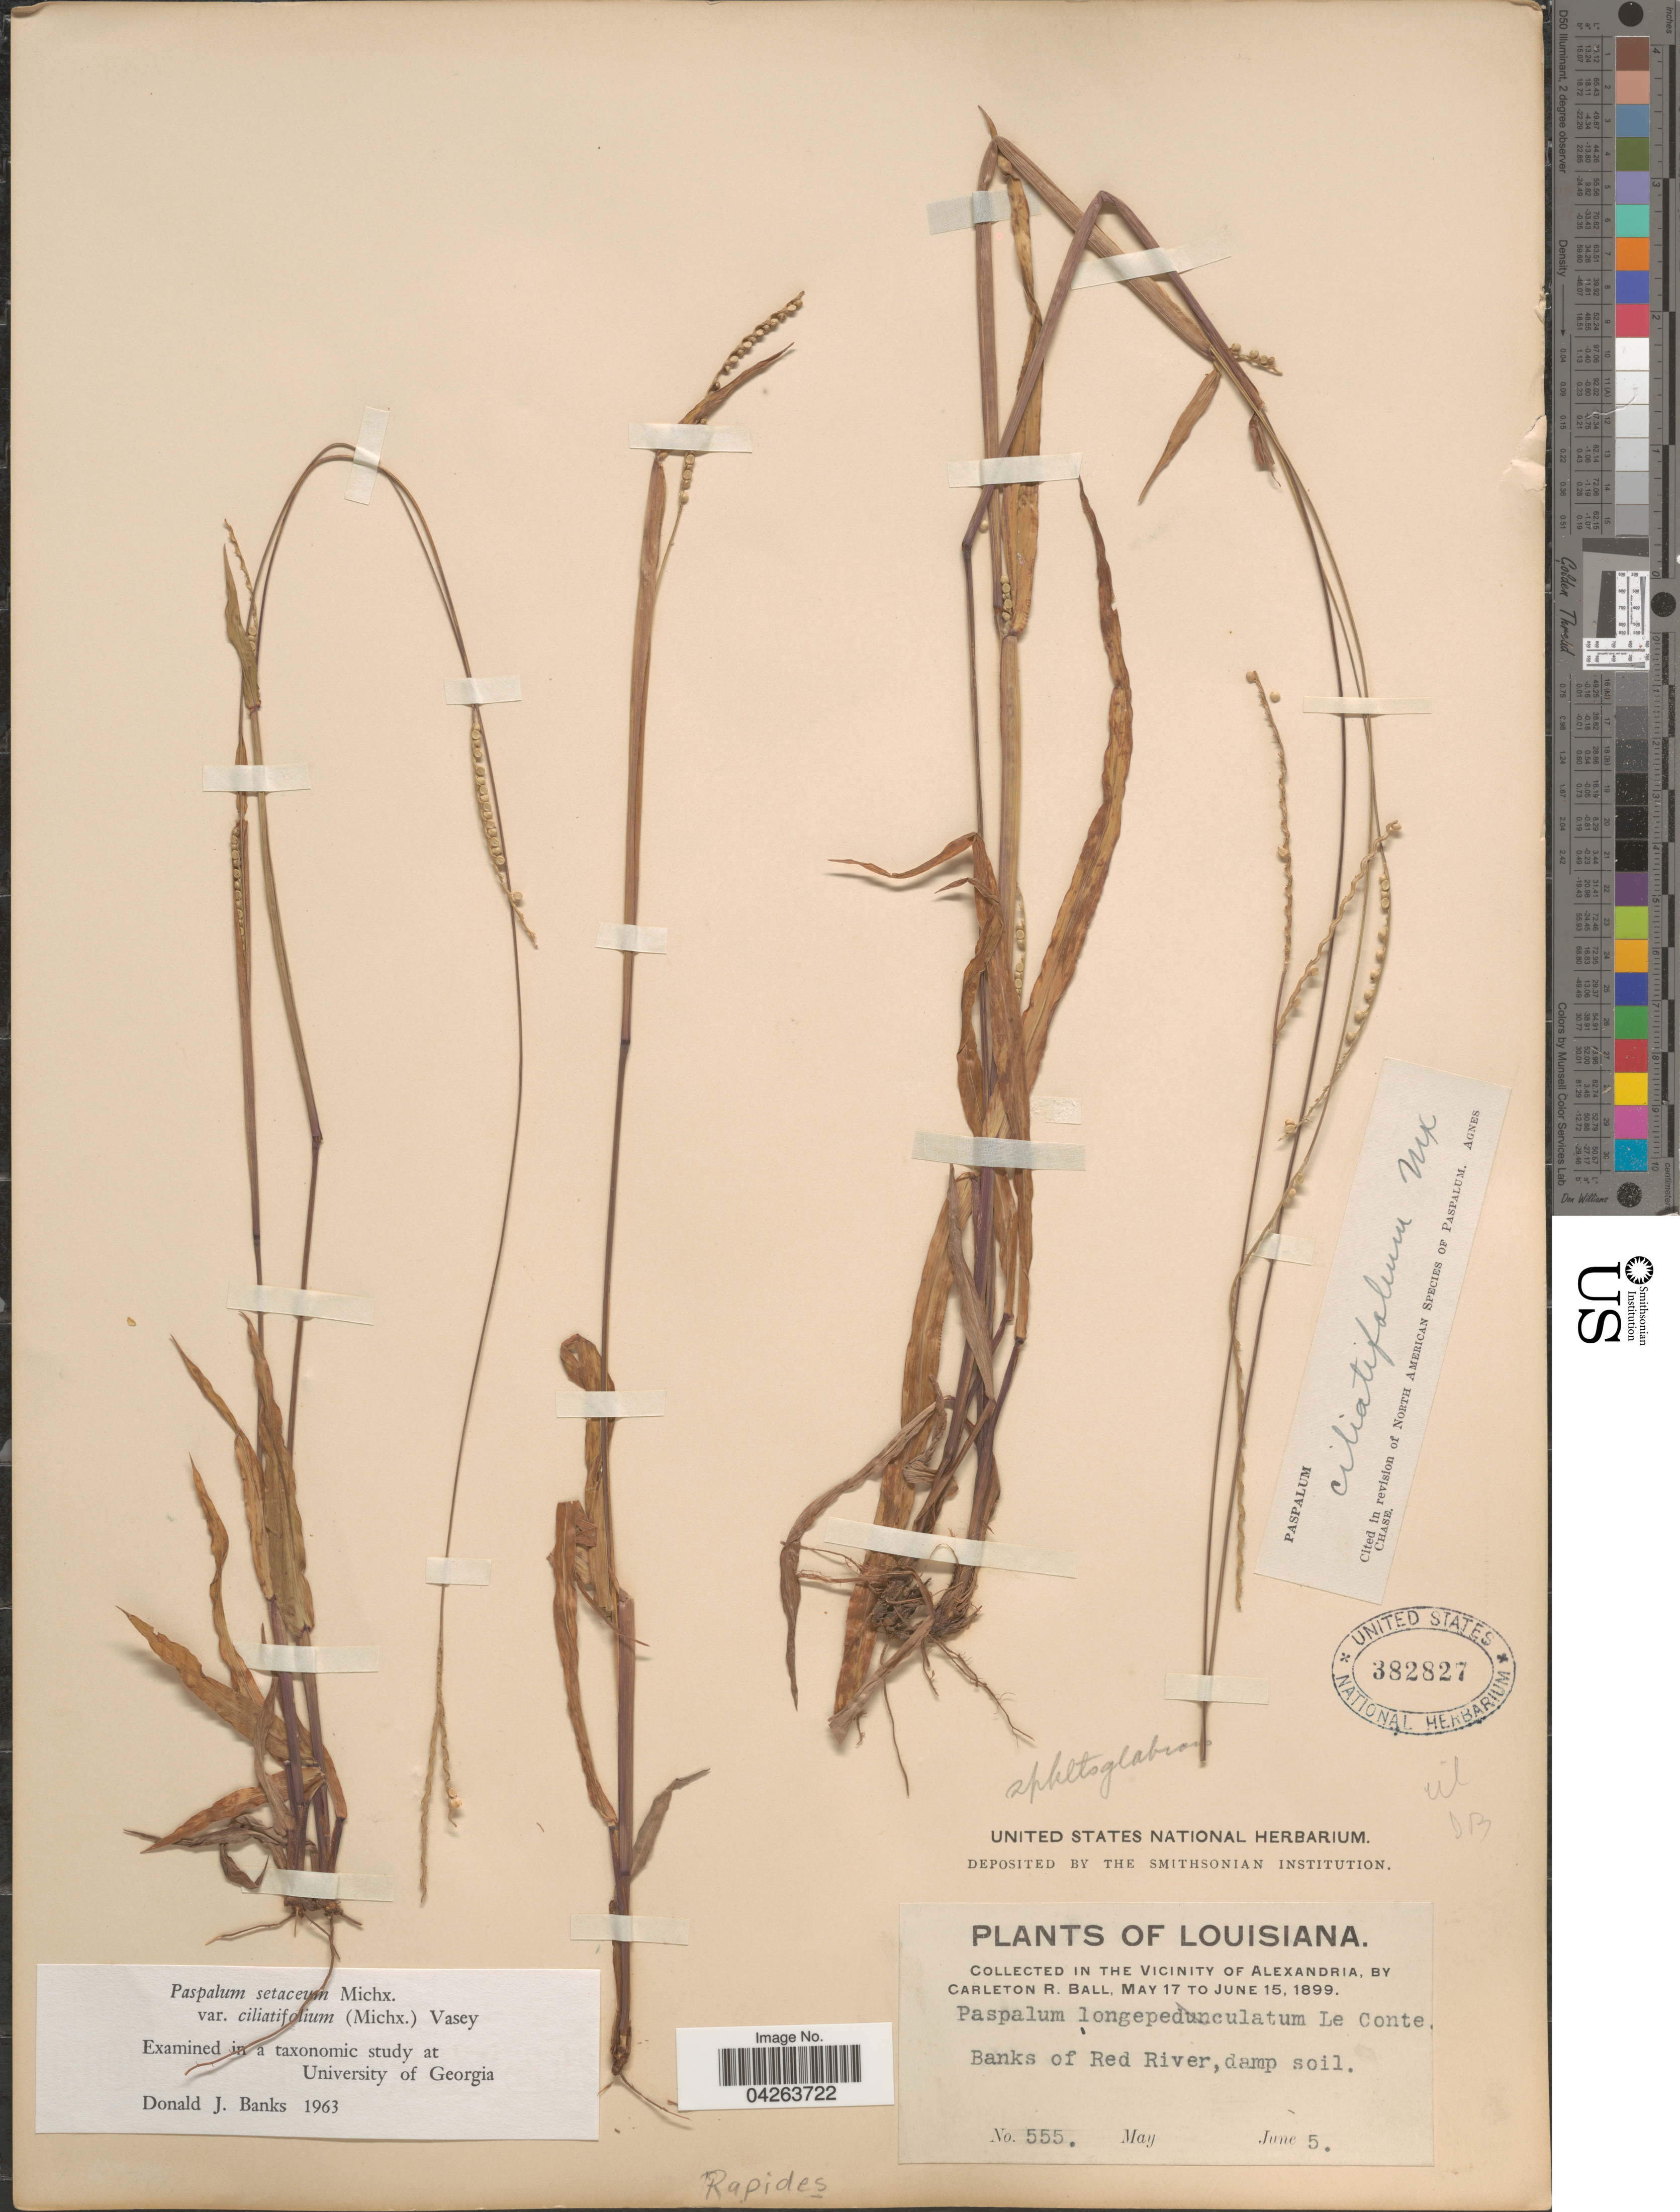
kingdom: Plantae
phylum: Tracheophyta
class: Liliopsida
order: Poales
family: Poaceae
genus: Paspalum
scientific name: Paspalum setaceum var. ciliatifolium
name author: (Michx.) Vasey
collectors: C. R. Ball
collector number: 555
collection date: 1899-06-05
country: United States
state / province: Louisiana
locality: In The Vicinity Of Alexandria. Banks of Red River, damp soil. Rapides.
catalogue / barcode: US 382827